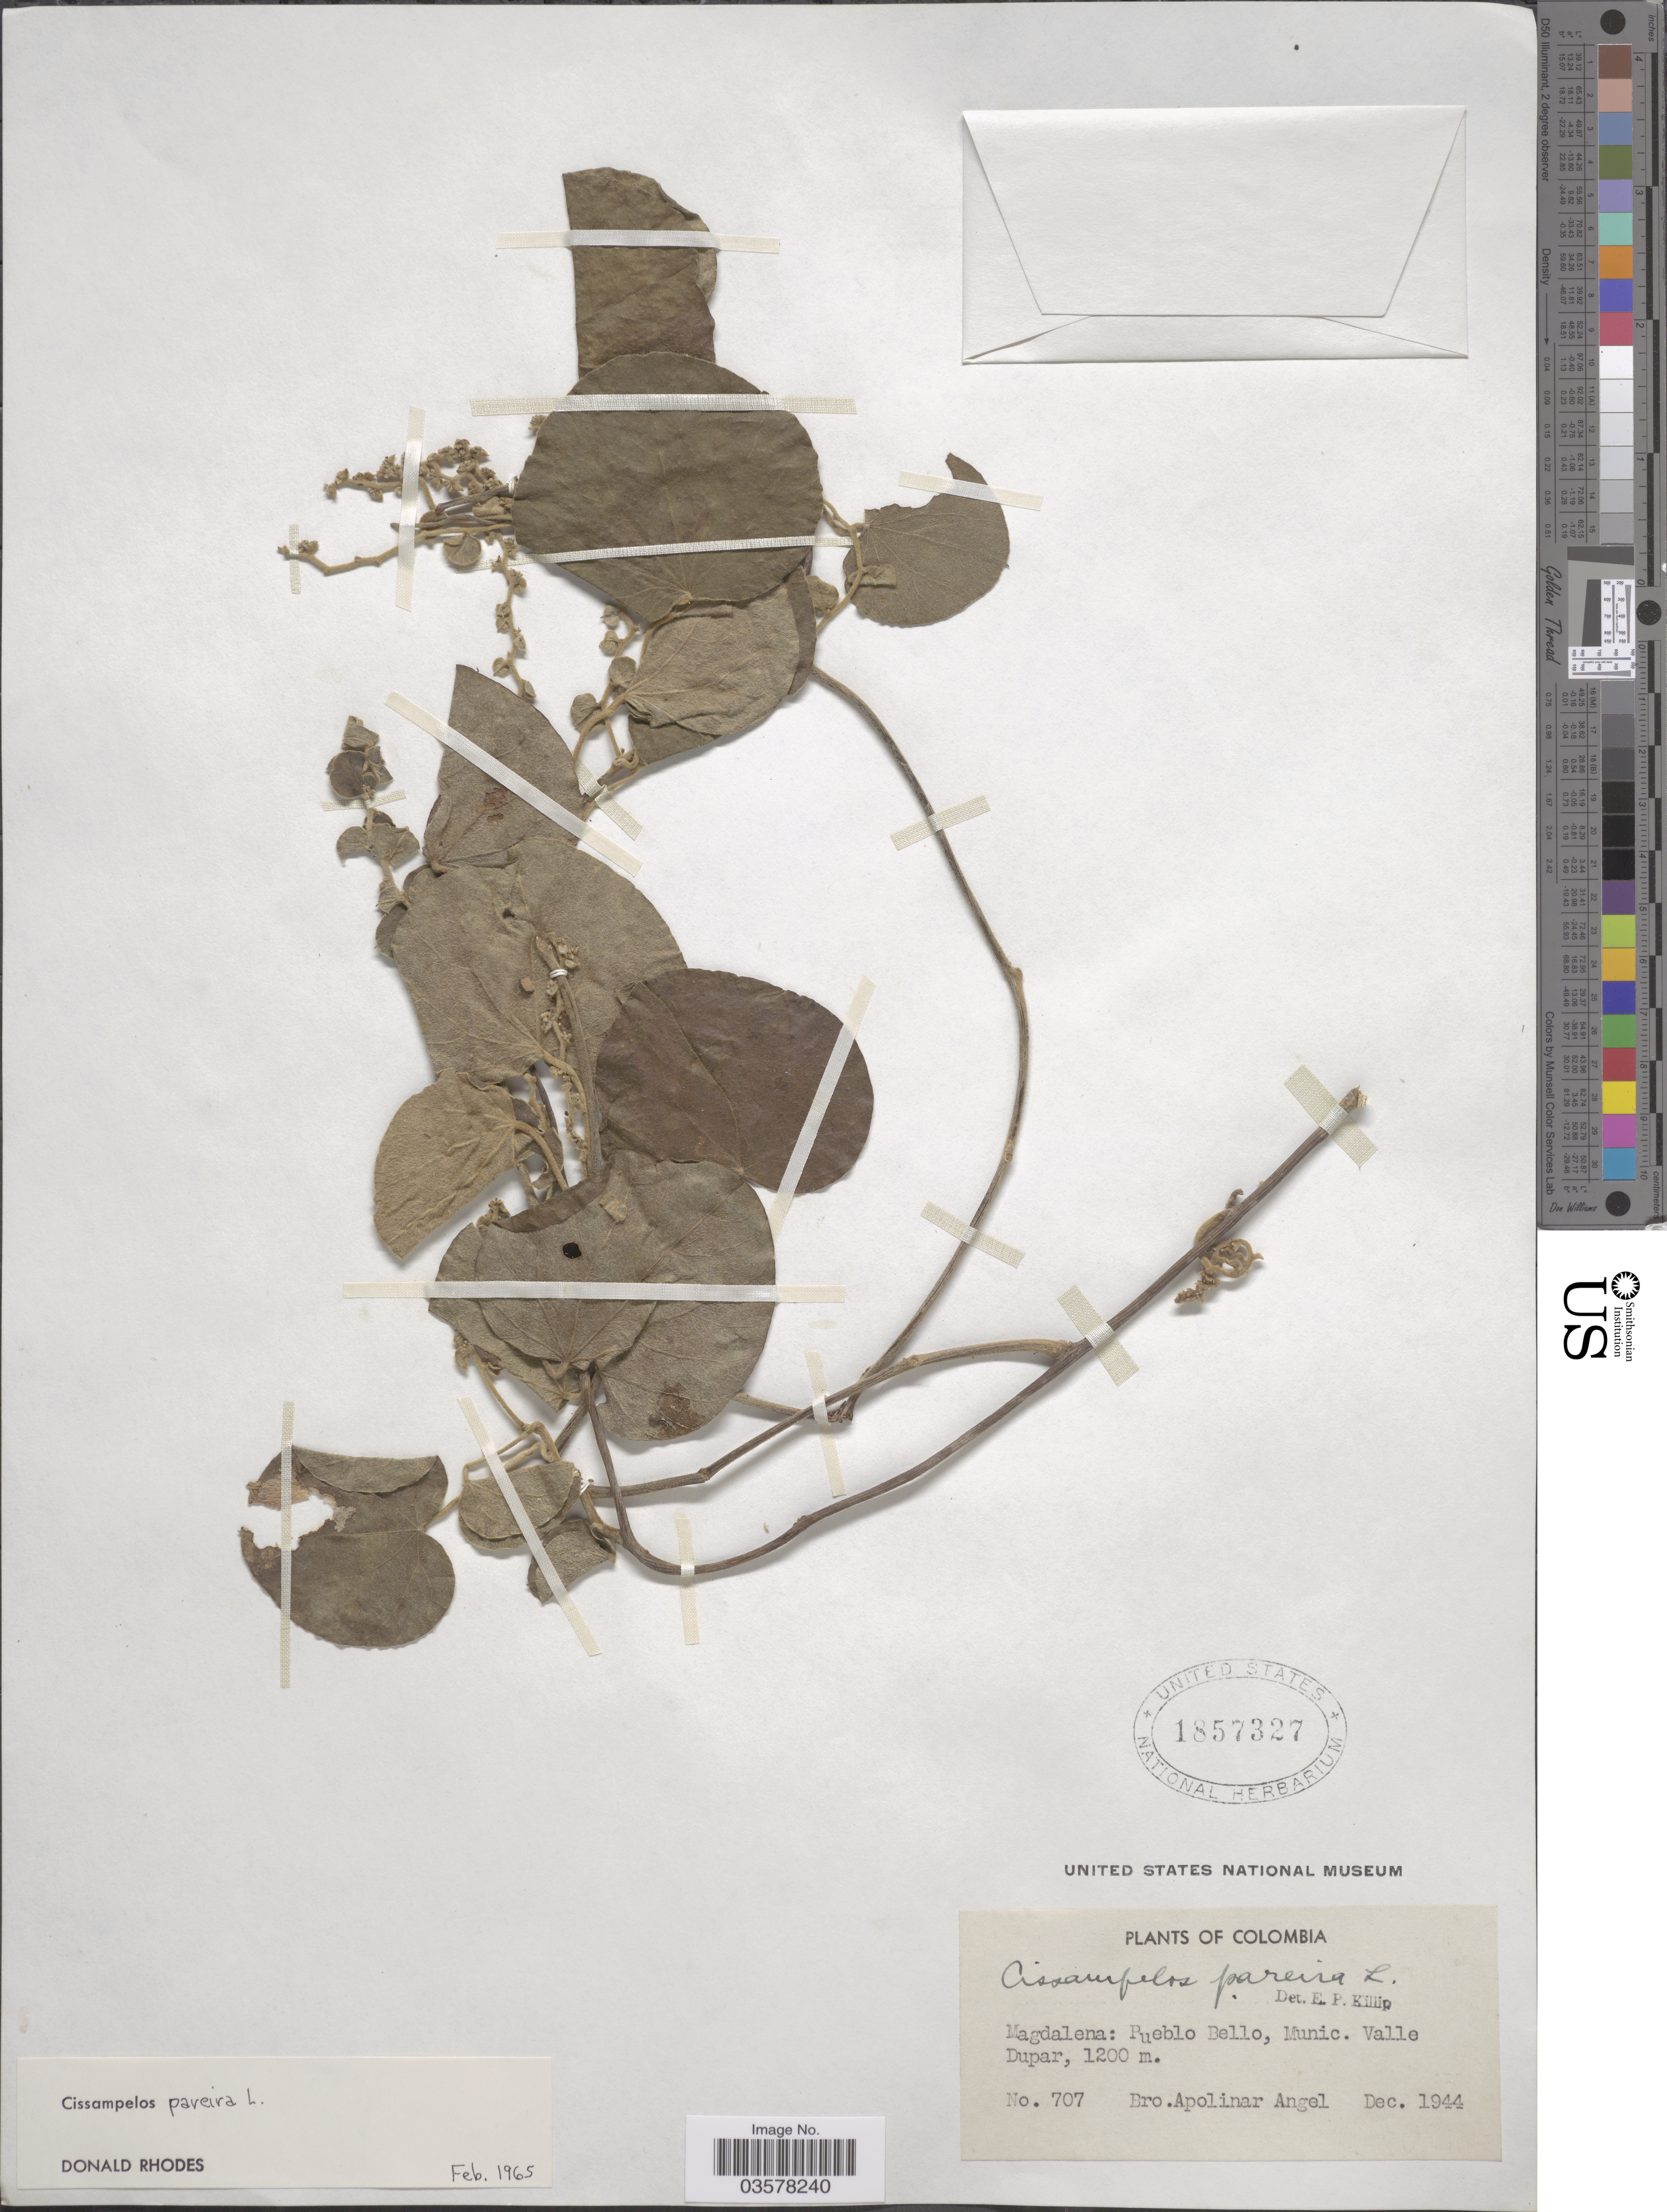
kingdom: Plantae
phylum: Tracheophyta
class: Magnoliopsida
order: Ranunculales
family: Menispermaceae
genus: Cissampelos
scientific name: Cissampelos pareira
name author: L.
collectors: Bro. Apolinar A.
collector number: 707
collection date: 1944-12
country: Colombia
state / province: Magdalena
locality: Pueblo Bello, Munic. Valle Dupar.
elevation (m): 1200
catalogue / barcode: US 1857327